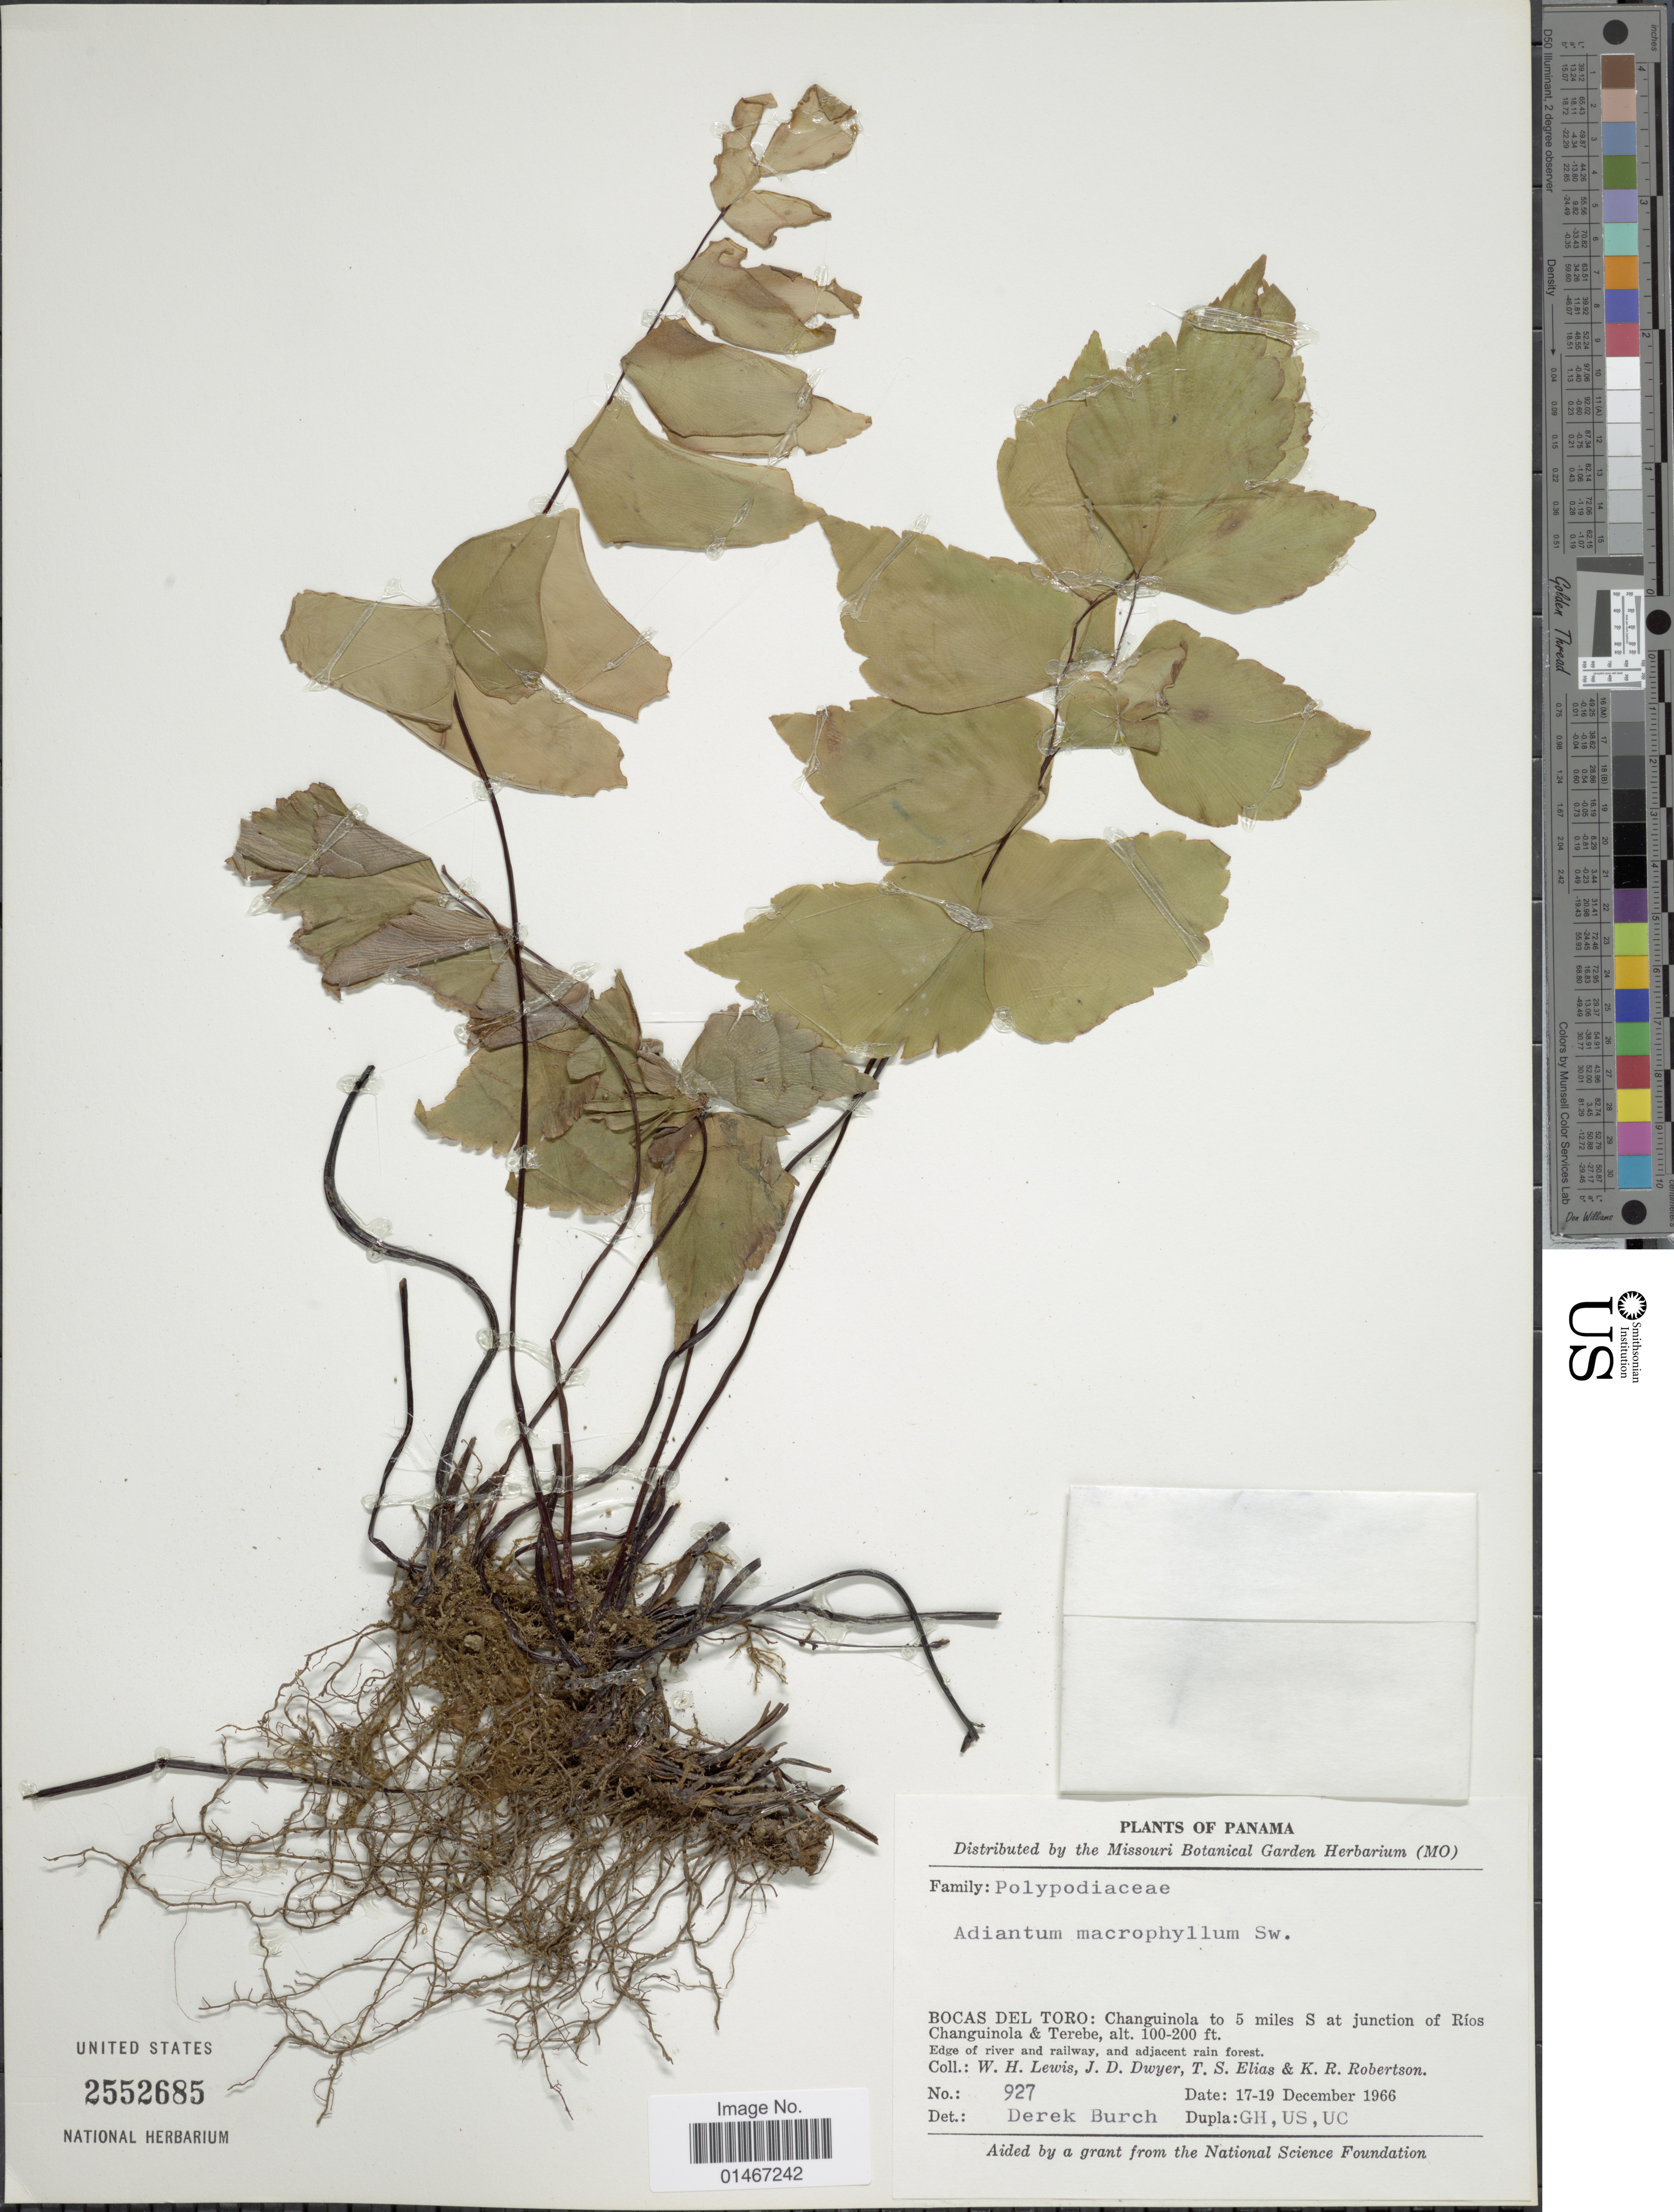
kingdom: Plantae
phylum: Tracheophyta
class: Polypodiopsida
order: Polypodiales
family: Pteridaceae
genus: Adiantum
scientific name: Adiantum macrophyllum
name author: Sw.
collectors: W. H. Lewis, J. D. Dwyer, T. S. Elias & K. Robertson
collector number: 927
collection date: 1966-12-17/1966-12-19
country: Panama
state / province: Bocas del Toro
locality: Changuinola to 5 miles S at junction of Rios Changuinola & Terebe. Edge of river and railway, and adjacent rain forest.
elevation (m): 30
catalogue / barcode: US 2552685